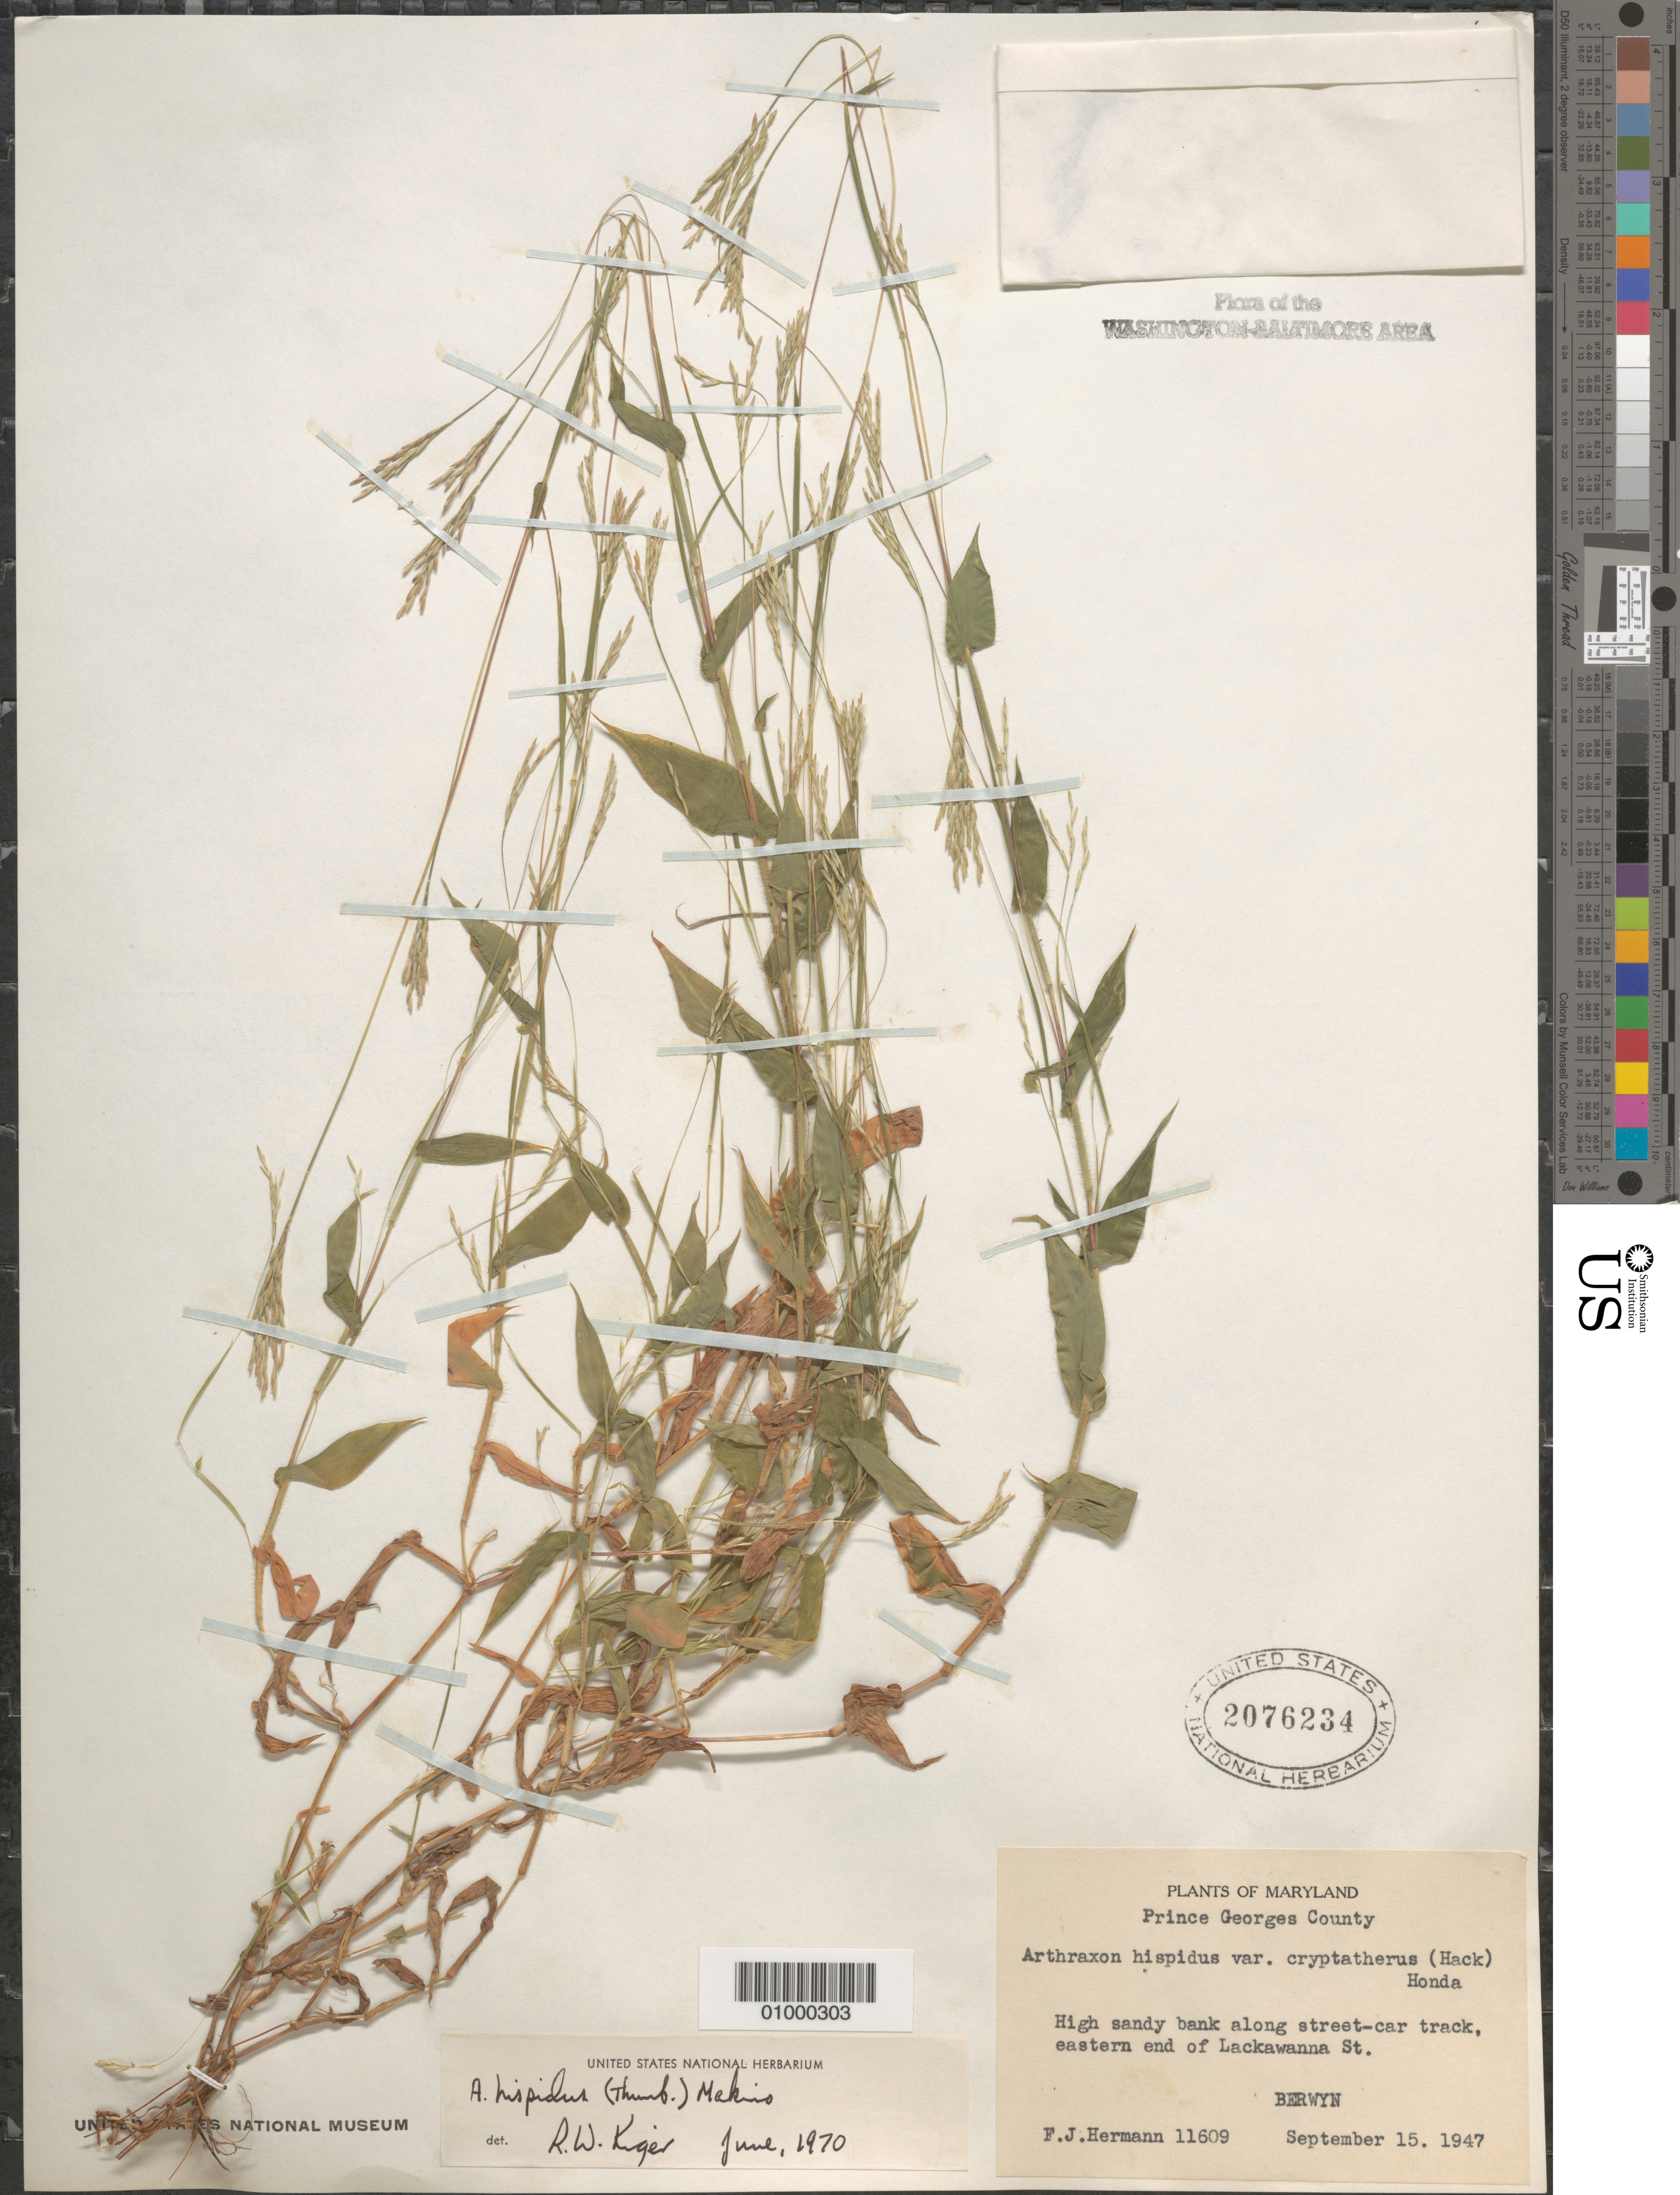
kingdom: Plantae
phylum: Tracheophyta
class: Liliopsida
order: Poales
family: Poaceae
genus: Arthraxon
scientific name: Arthraxon hispidus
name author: (Thunb.) Makino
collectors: F. J. Hermann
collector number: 11609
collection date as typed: September 15, 1947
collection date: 1947-09-15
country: United States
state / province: Maryland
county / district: Prince George's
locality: Eastern end of Lackawanna St.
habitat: high sandy bank along street-car track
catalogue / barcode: US 2076234